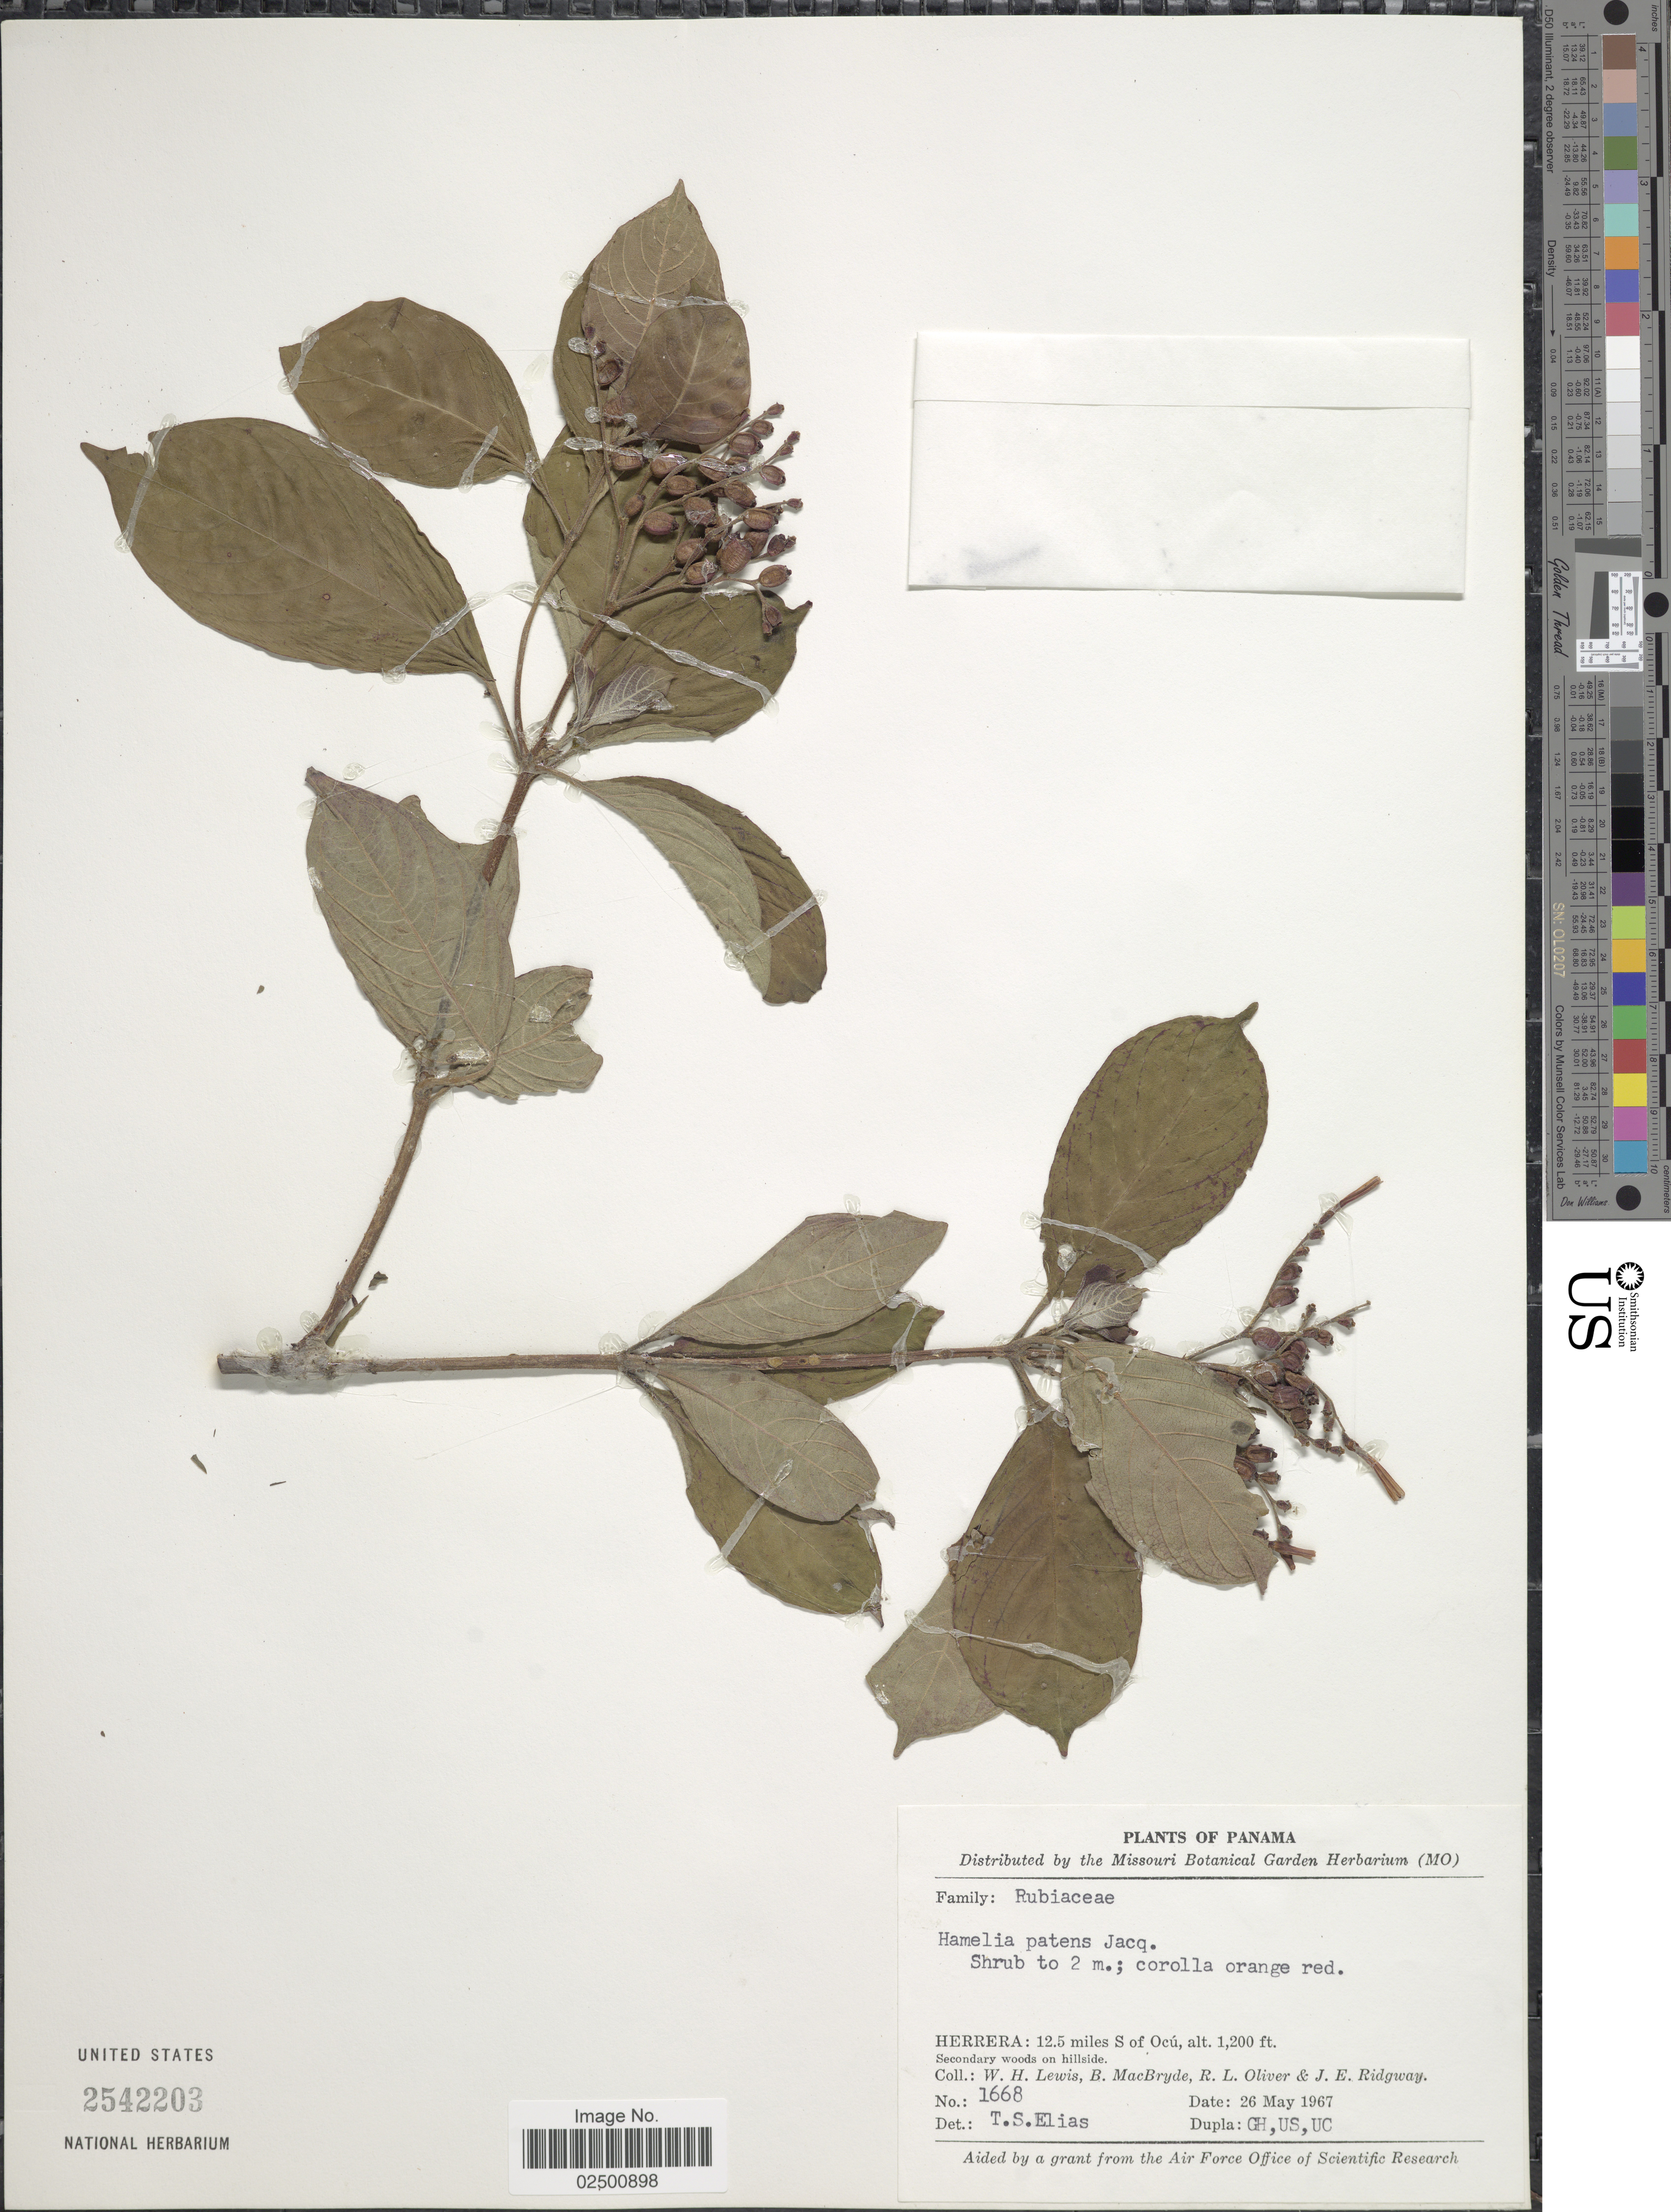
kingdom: Plantae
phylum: Tracheophyta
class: Magnoliopsida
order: Gentianales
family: Rubiaceae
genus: Hamelia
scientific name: Hamelia patens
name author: Jacq.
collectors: W. H. Lewis, B. MacBryde, R. Oliver & J. Ridgway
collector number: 1668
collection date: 1967-05-26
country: Panama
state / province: Herrera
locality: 12.5 miles S of Ocu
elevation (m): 366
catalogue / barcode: US 2542203